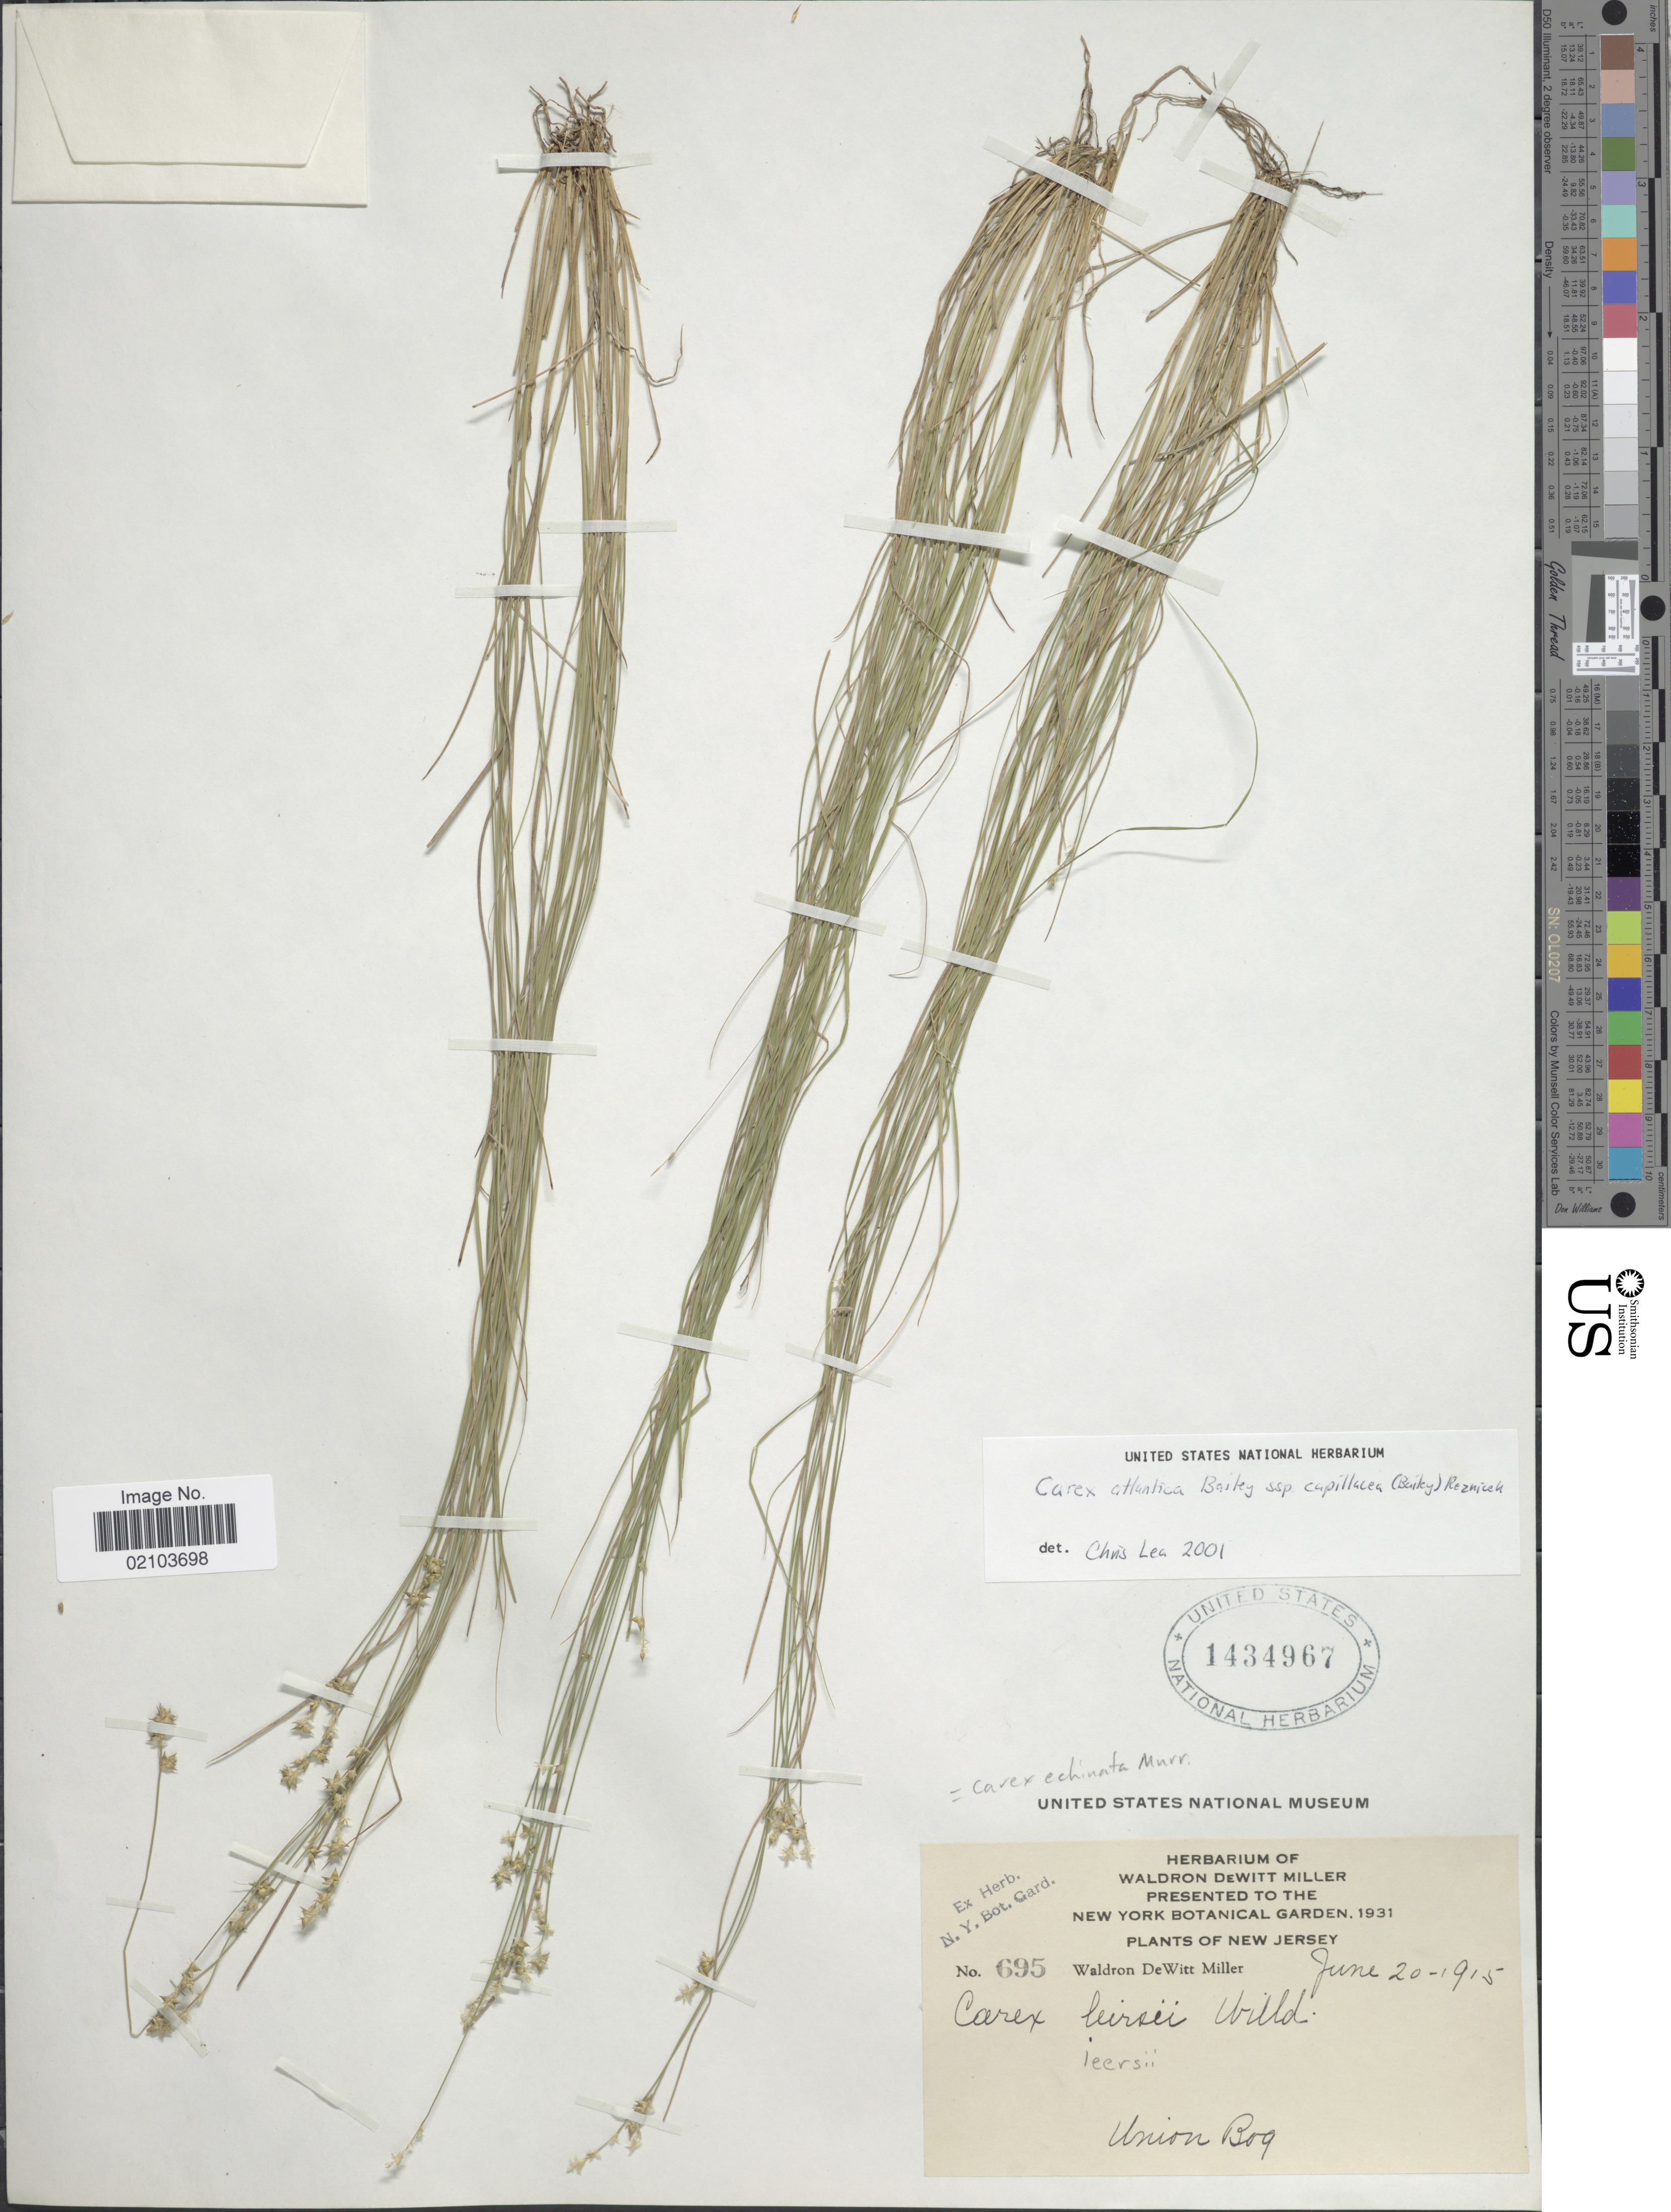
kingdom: Plantae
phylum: Tracheophyta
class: Liliopsida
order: Poales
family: Cyperaceae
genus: Carex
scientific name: Carex howei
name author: Mack.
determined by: Strong, Mark T., (BOT), Smithsonian Institution - National Museum of Natural History (UNITED STATES)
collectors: W. De Witt Miller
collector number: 695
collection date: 1915-06-20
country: United States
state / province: New Jersey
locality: Union Bog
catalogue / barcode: US 1434967